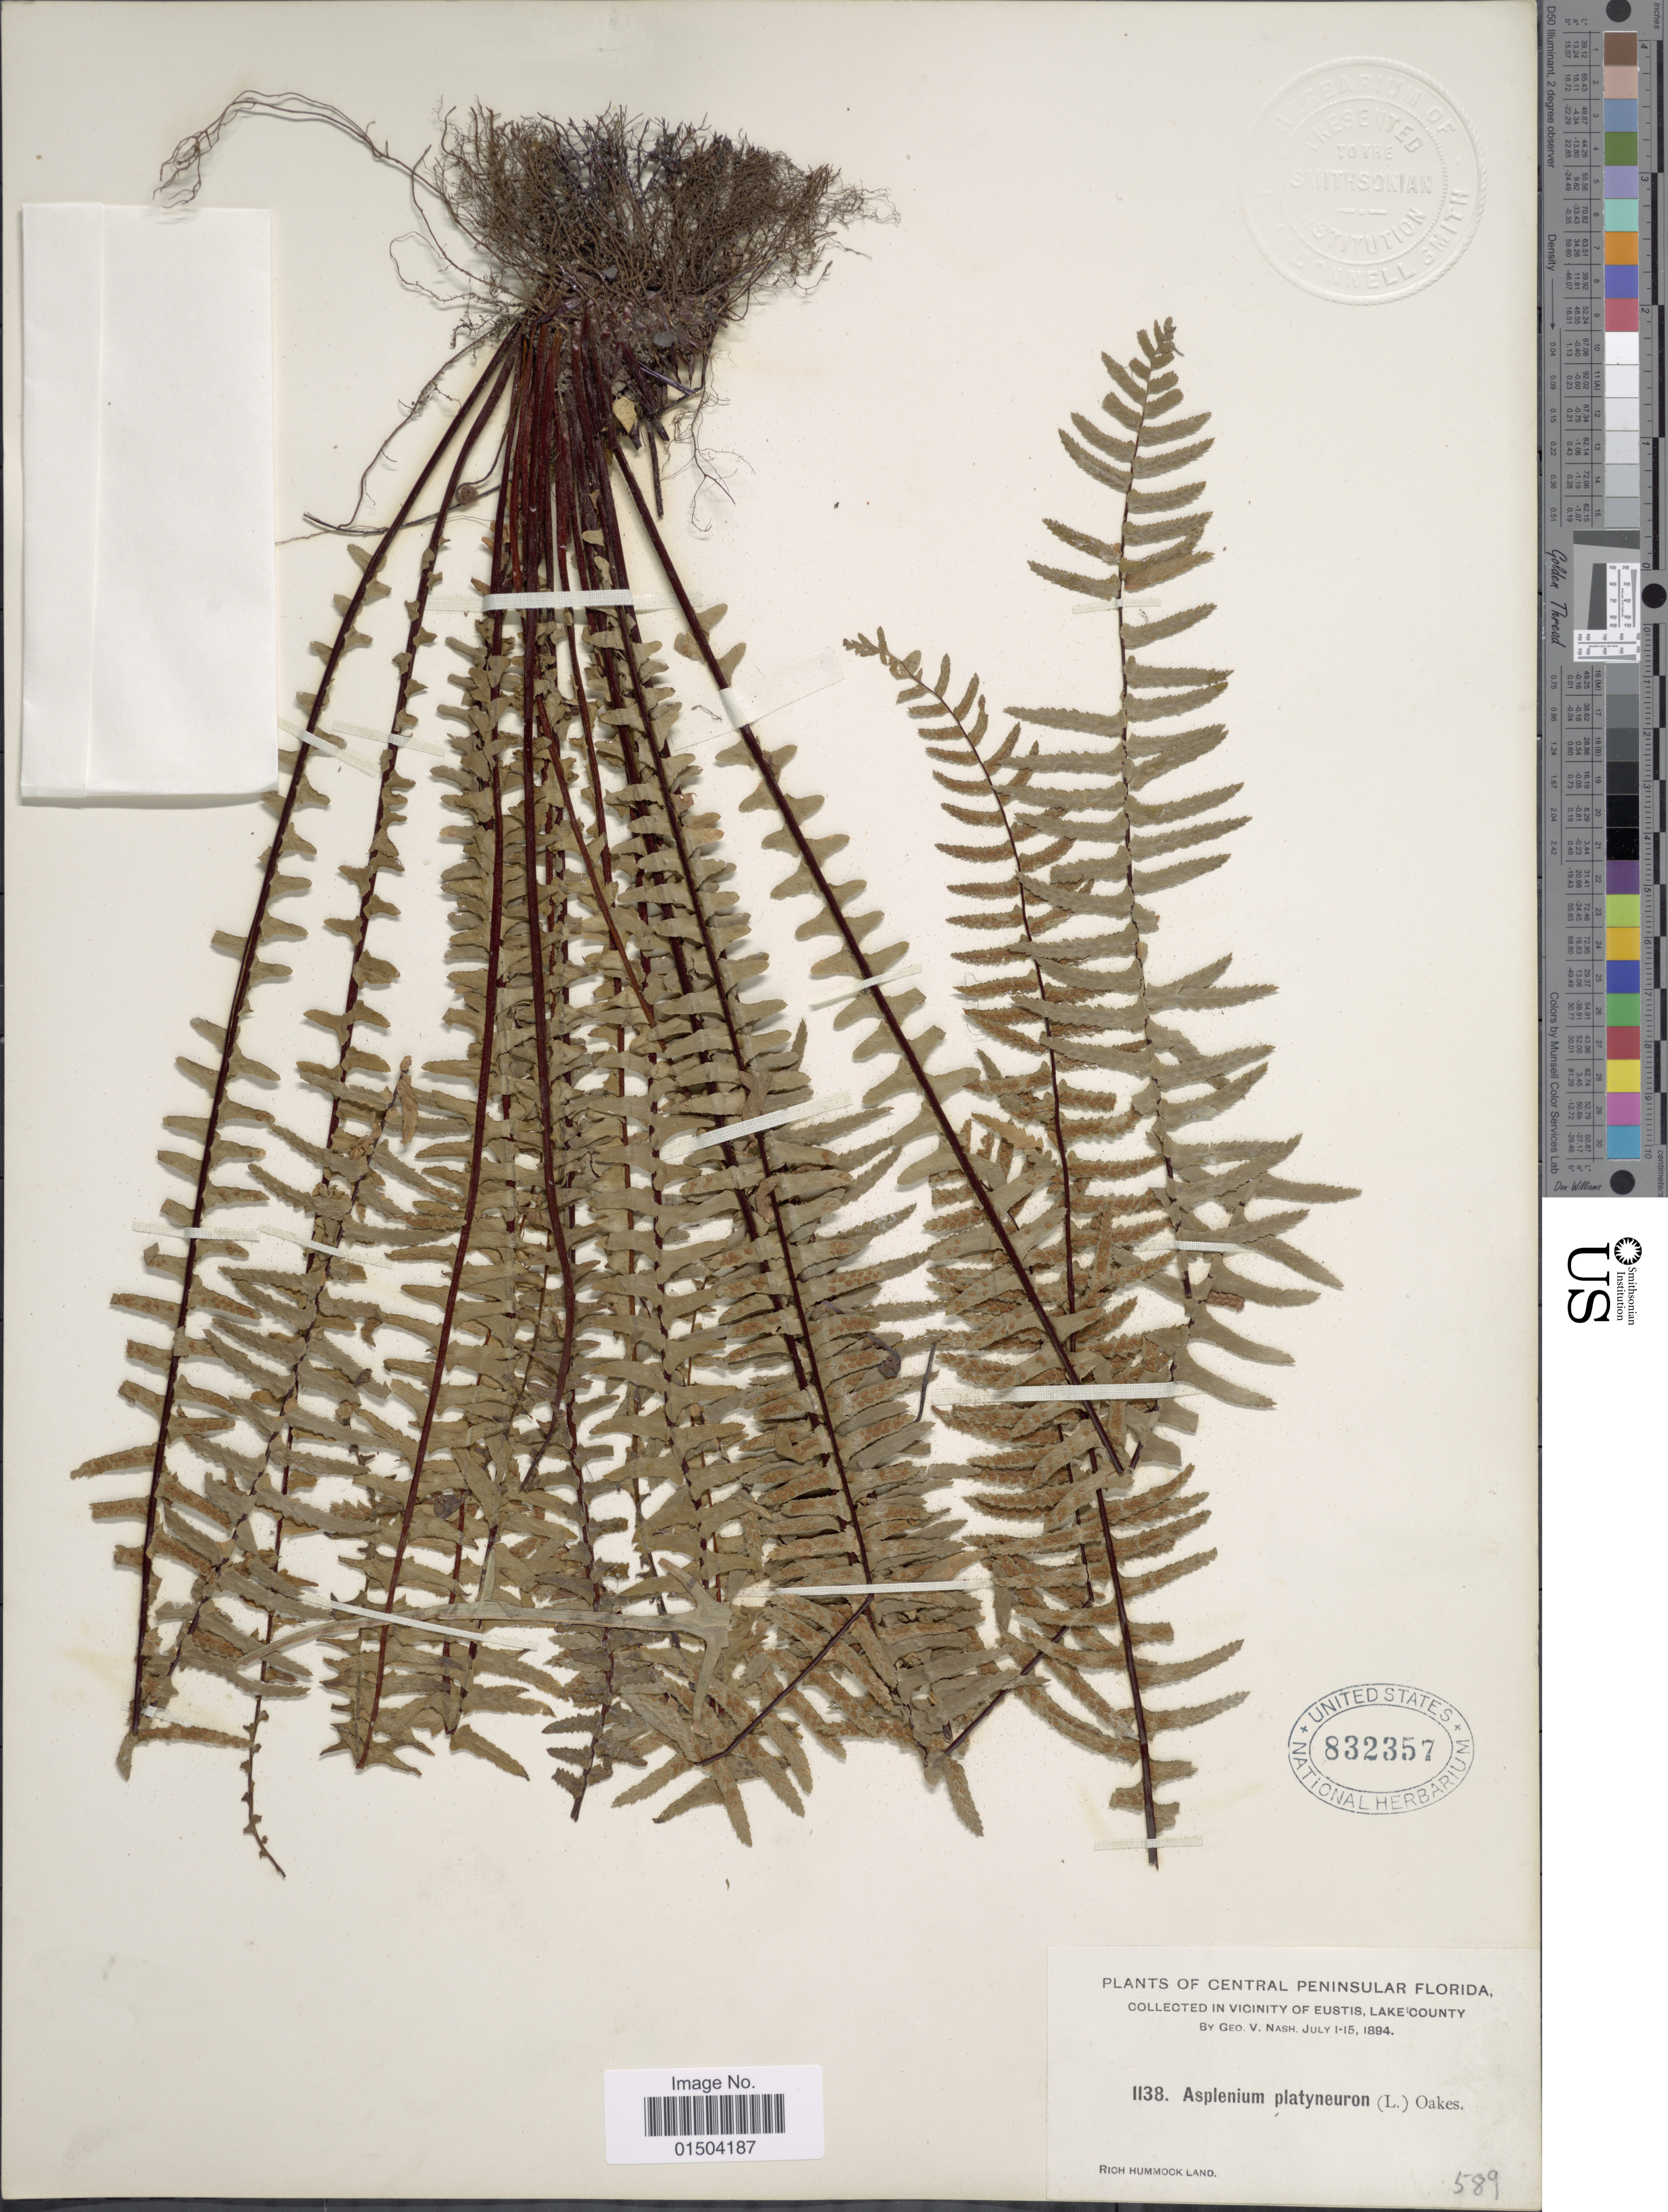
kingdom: Plantae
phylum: Tracheophyta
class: Polypodiopsida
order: Polypodiales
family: Aspleniaceae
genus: Asplenium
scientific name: Asplenium platyneuron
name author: (L.) Britton, Stearns & Poggenb.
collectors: G. V. Nash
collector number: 1138/589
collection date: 1894-07-01/1894-07-15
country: United States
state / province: Florida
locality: Central Peninsular Florida. In Vicinity of Eustis, Lake County. Rich Hummock Land.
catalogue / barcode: US 832357